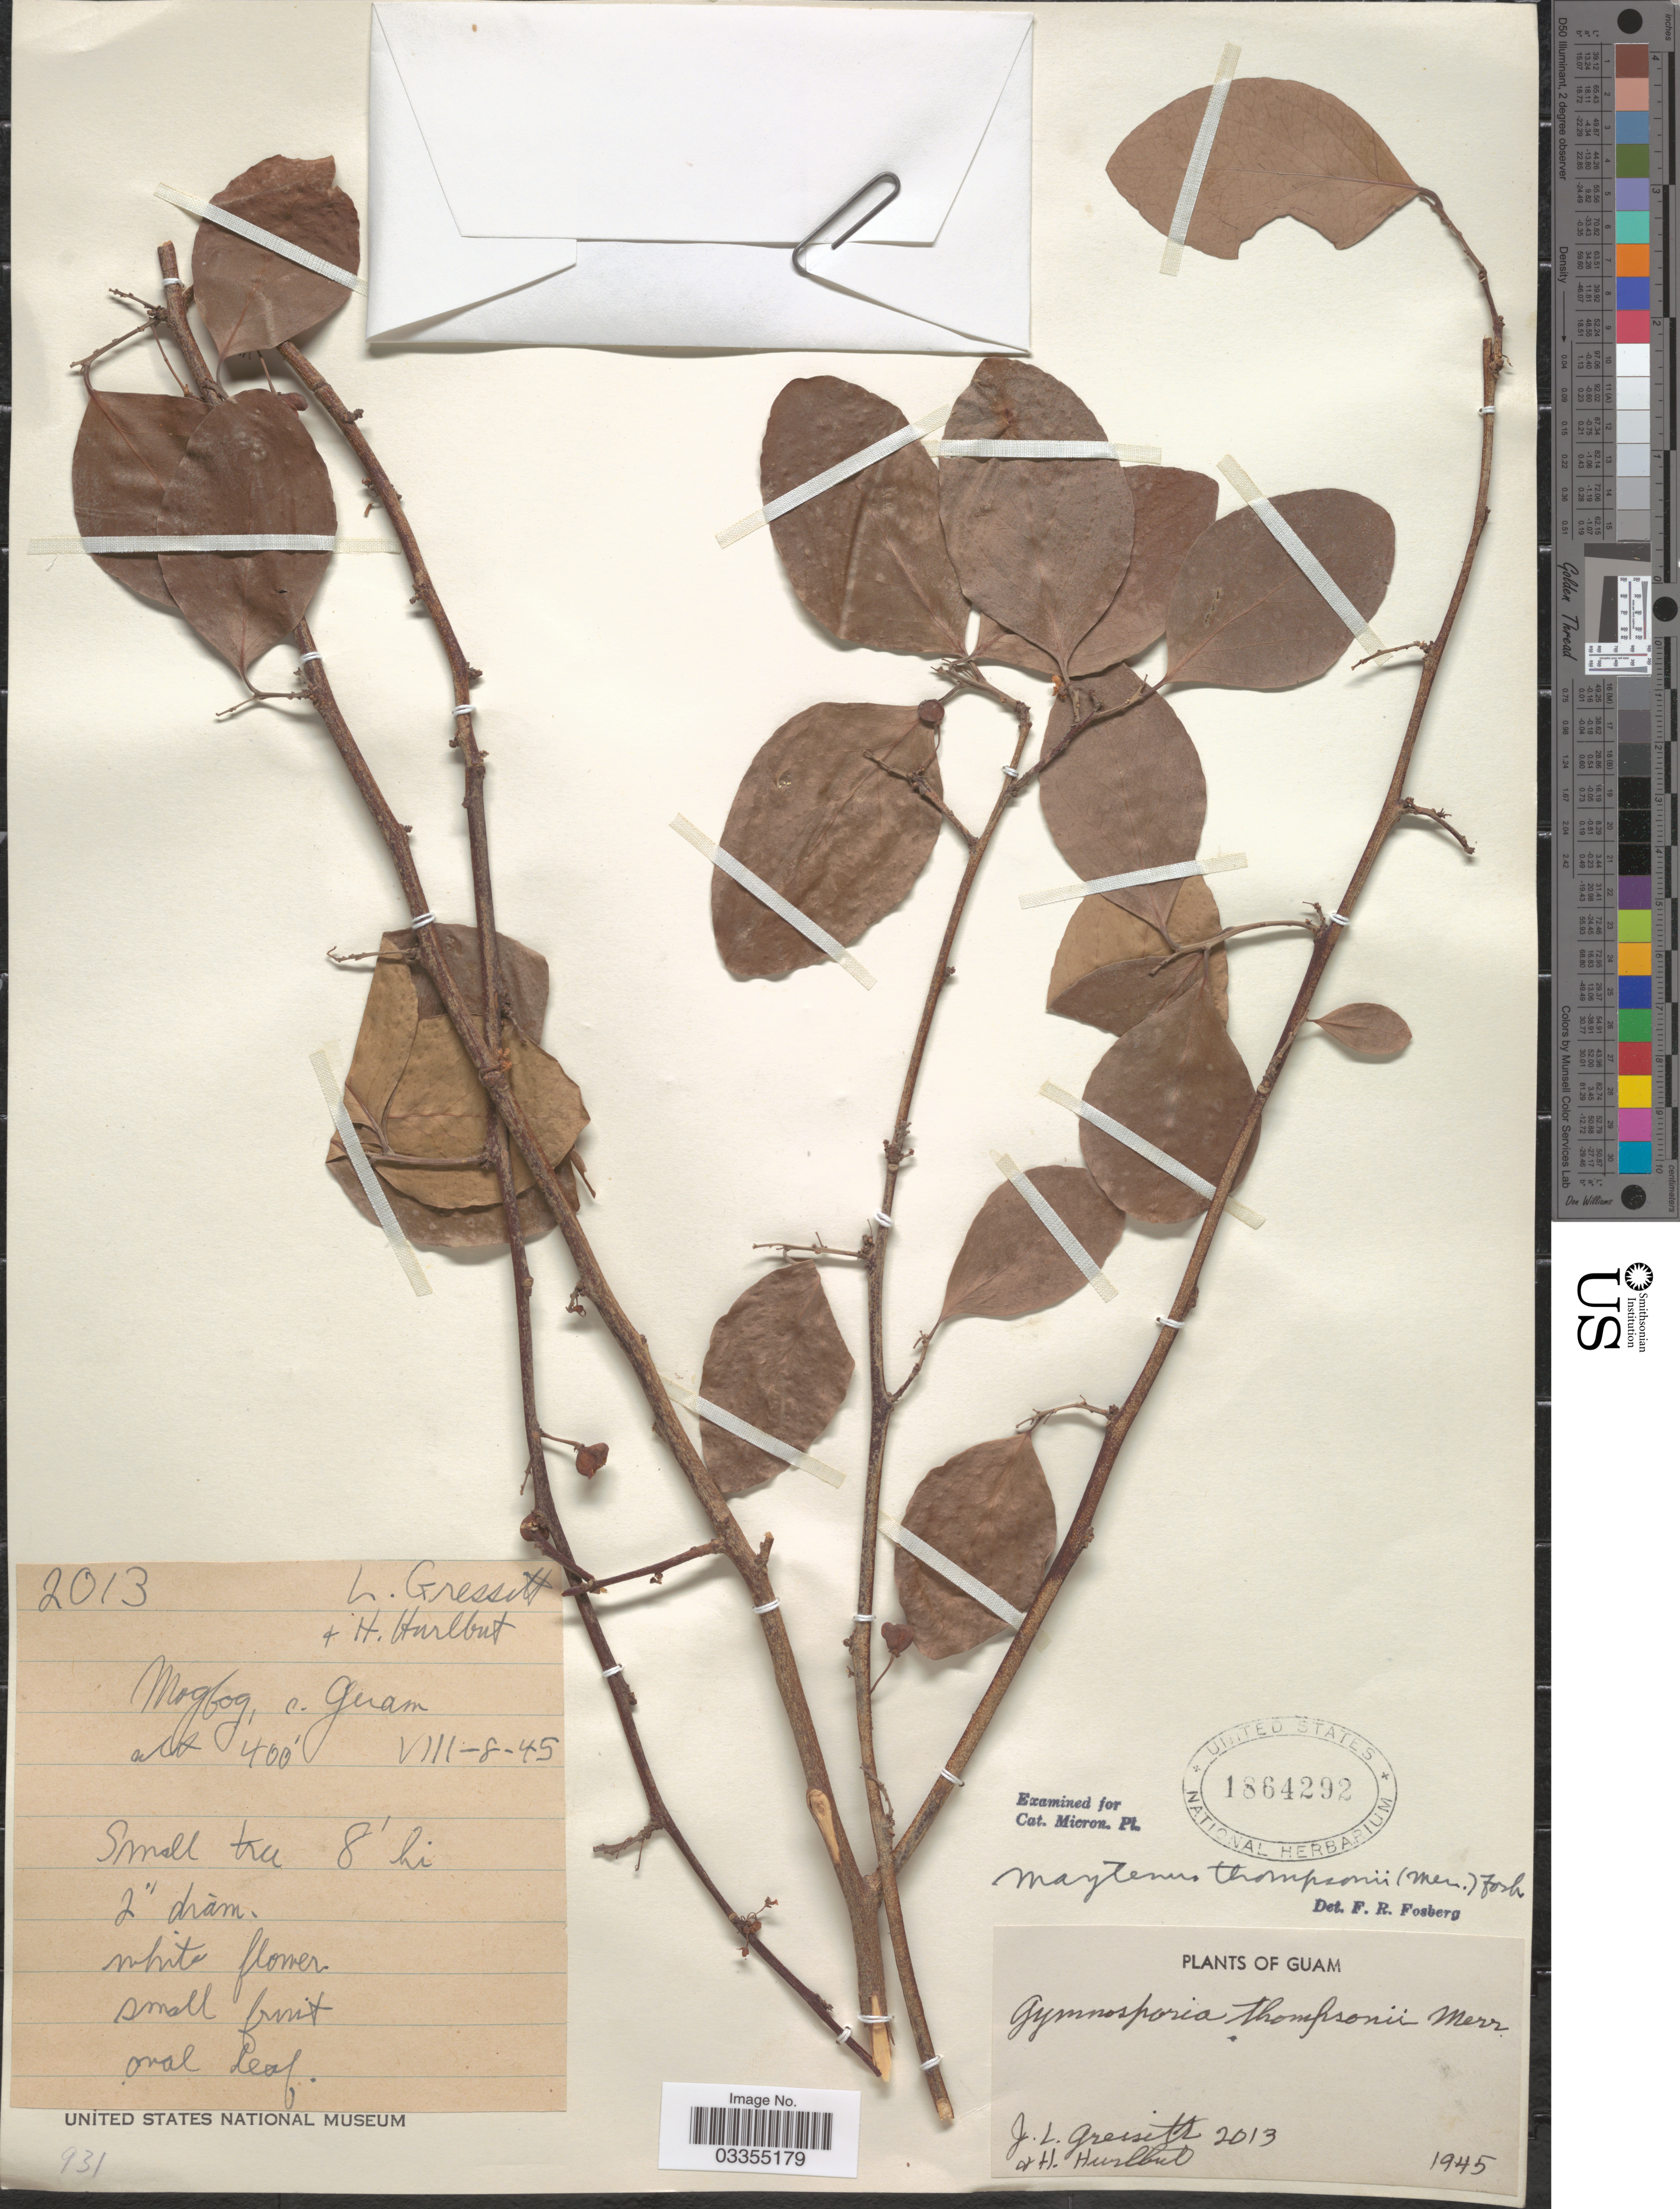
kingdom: Plantae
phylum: Tracheophyta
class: Magnoliopsida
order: Celastrales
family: Celastraceae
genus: Gymnosporia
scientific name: Gymnosporia thompsonii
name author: Merr.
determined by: Wagner, W. L., (BOT), Smithsonian Institution - National Museum of Natural History (UNITED STATES)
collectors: J. Gressitt & H. Hurlbut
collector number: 2013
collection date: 1945-08-08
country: Guam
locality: Mogbog, c. Guam.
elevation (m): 122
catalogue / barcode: US 1864292